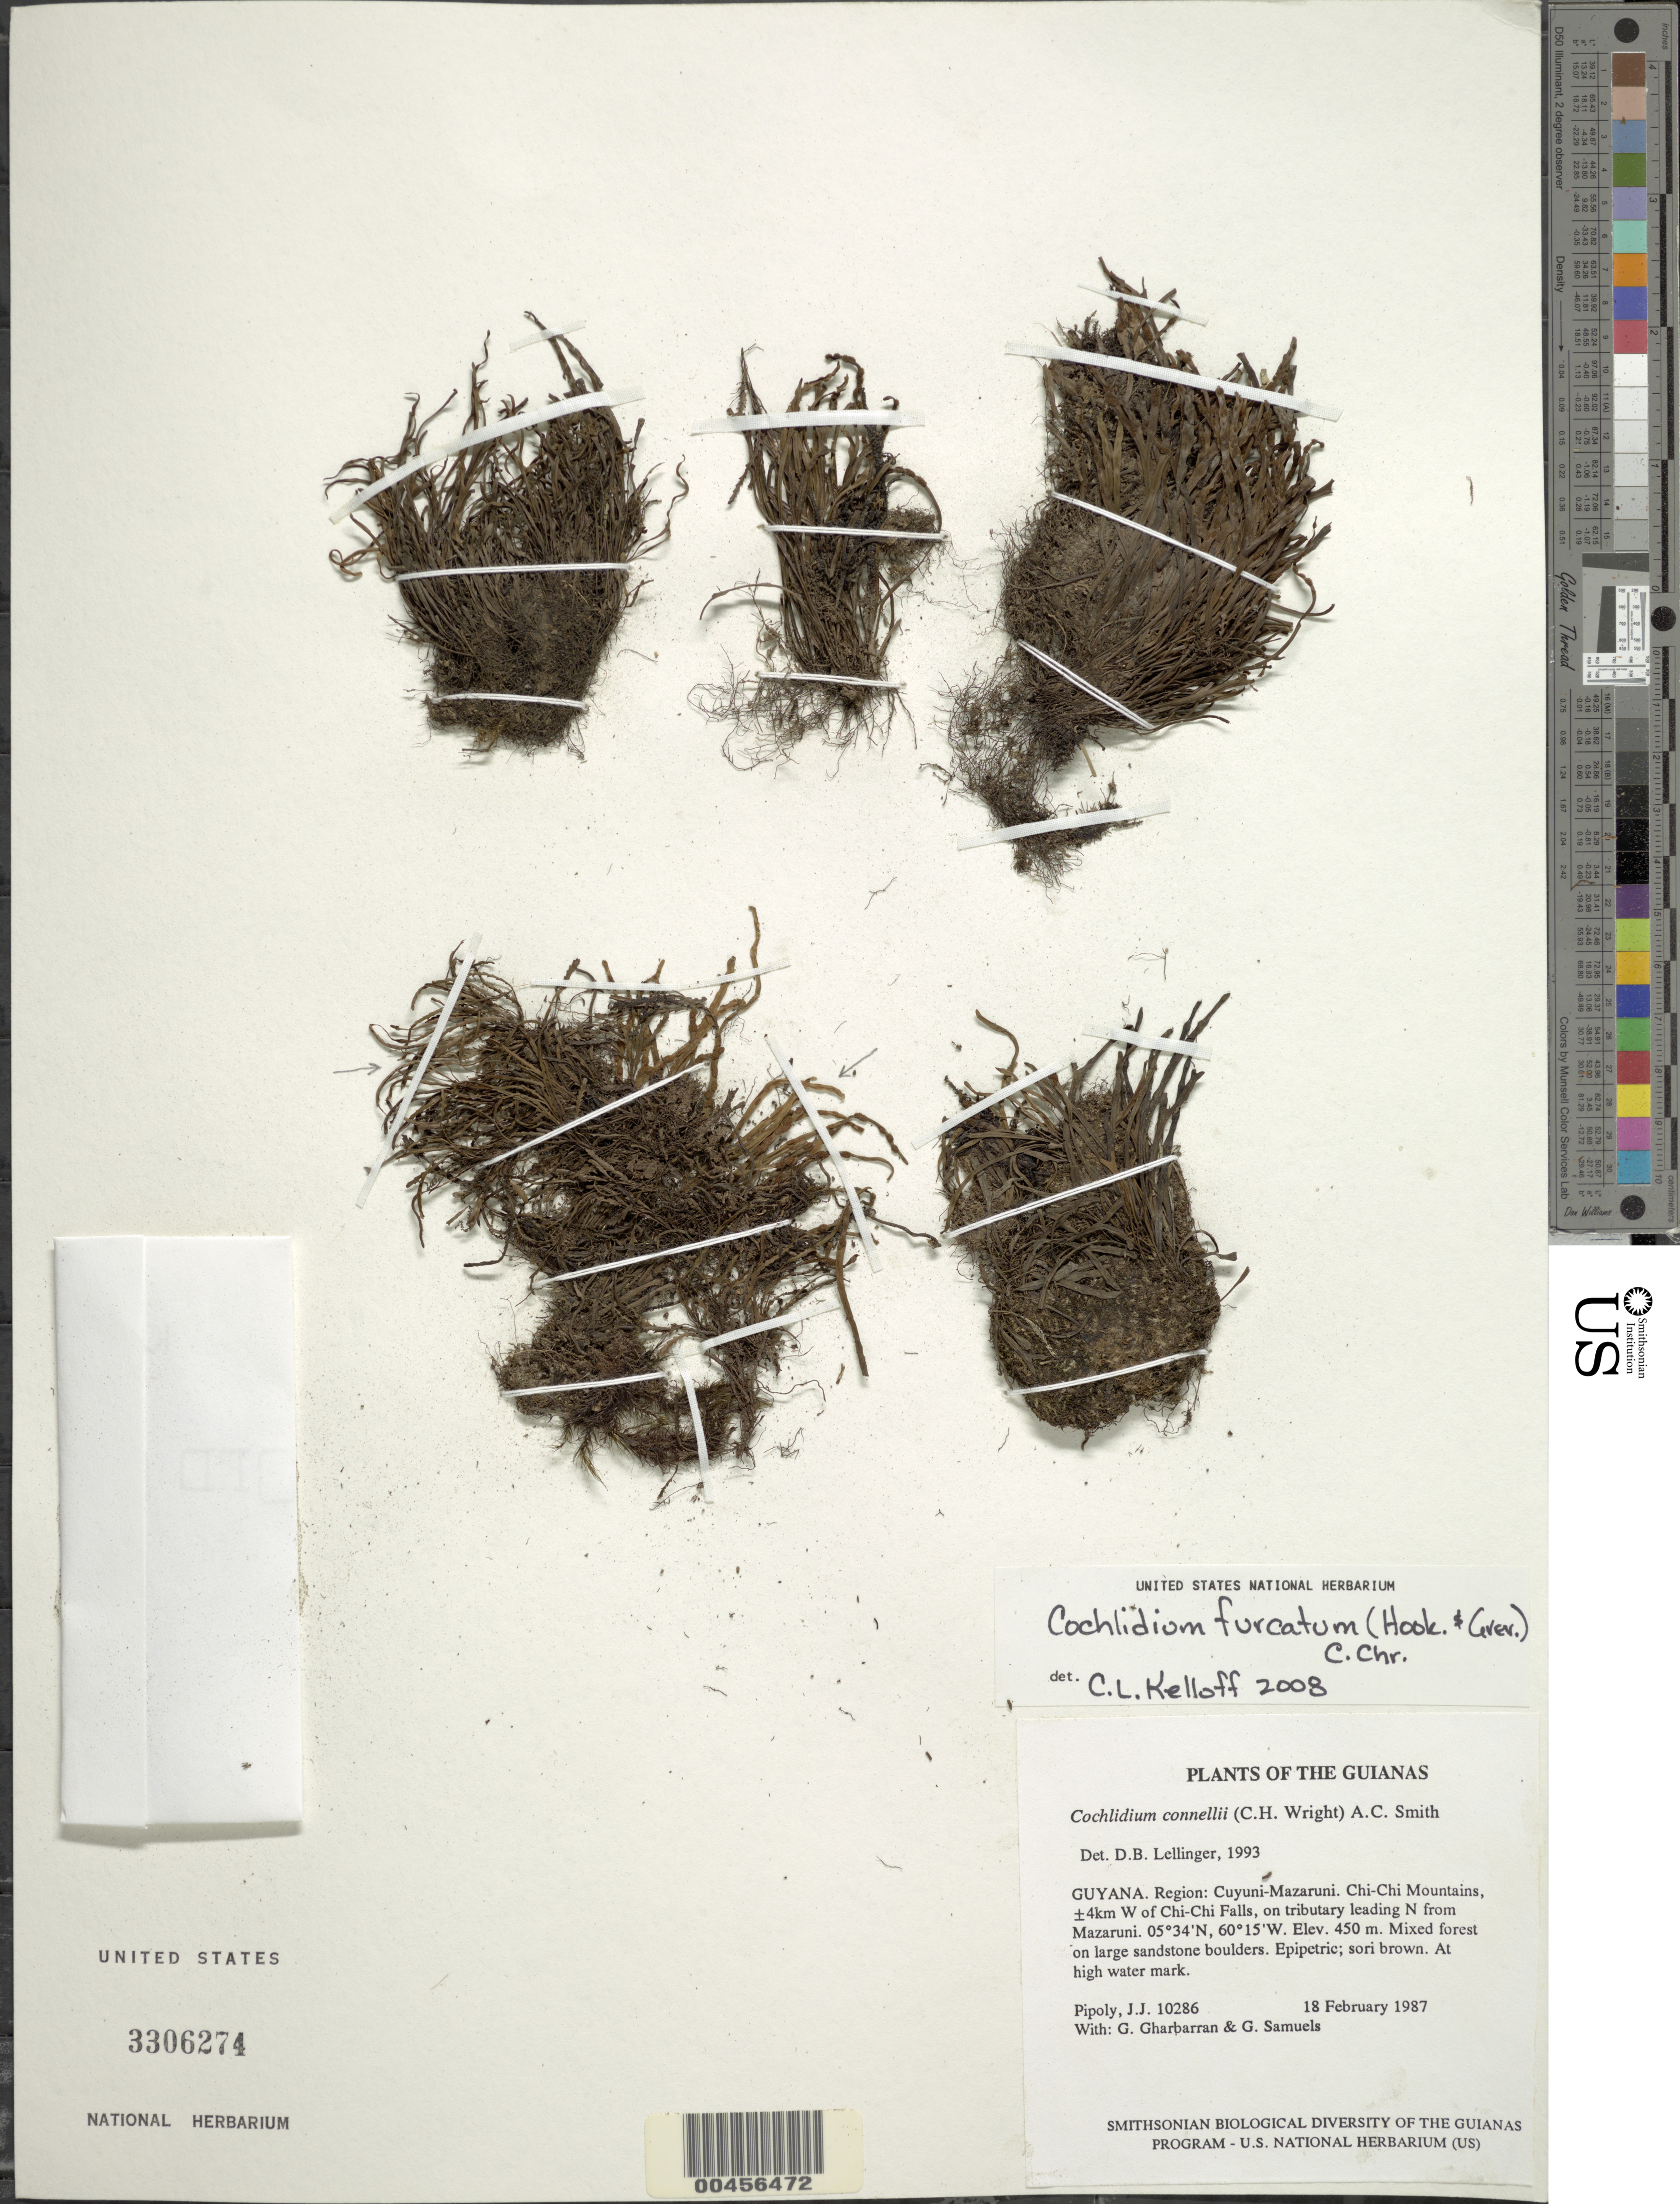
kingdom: Plantae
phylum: Tracheophyta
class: Polypodiopsida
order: Polypodiales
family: Polypodiaceae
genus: Cochlidium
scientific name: Cochlidium furcatum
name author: (Hook. & Grev.) C. Chr.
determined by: Kelloff, Carol L., (US), Smithsonian Institution - National Museum of Natural History (UNITED STATES)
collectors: J. J. Pipoly, G. Gharbarran & G. Samuels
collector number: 10286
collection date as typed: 18 February 1987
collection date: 1987-02-18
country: Guyana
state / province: Cuyuni-Mazaruni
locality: Chi-Chi Mountains, ±4km W of Chi-Chi Falls, on tributary leading N from Mazaruni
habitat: Mixed forest on large sandstone boulders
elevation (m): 450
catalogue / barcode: US 3306274